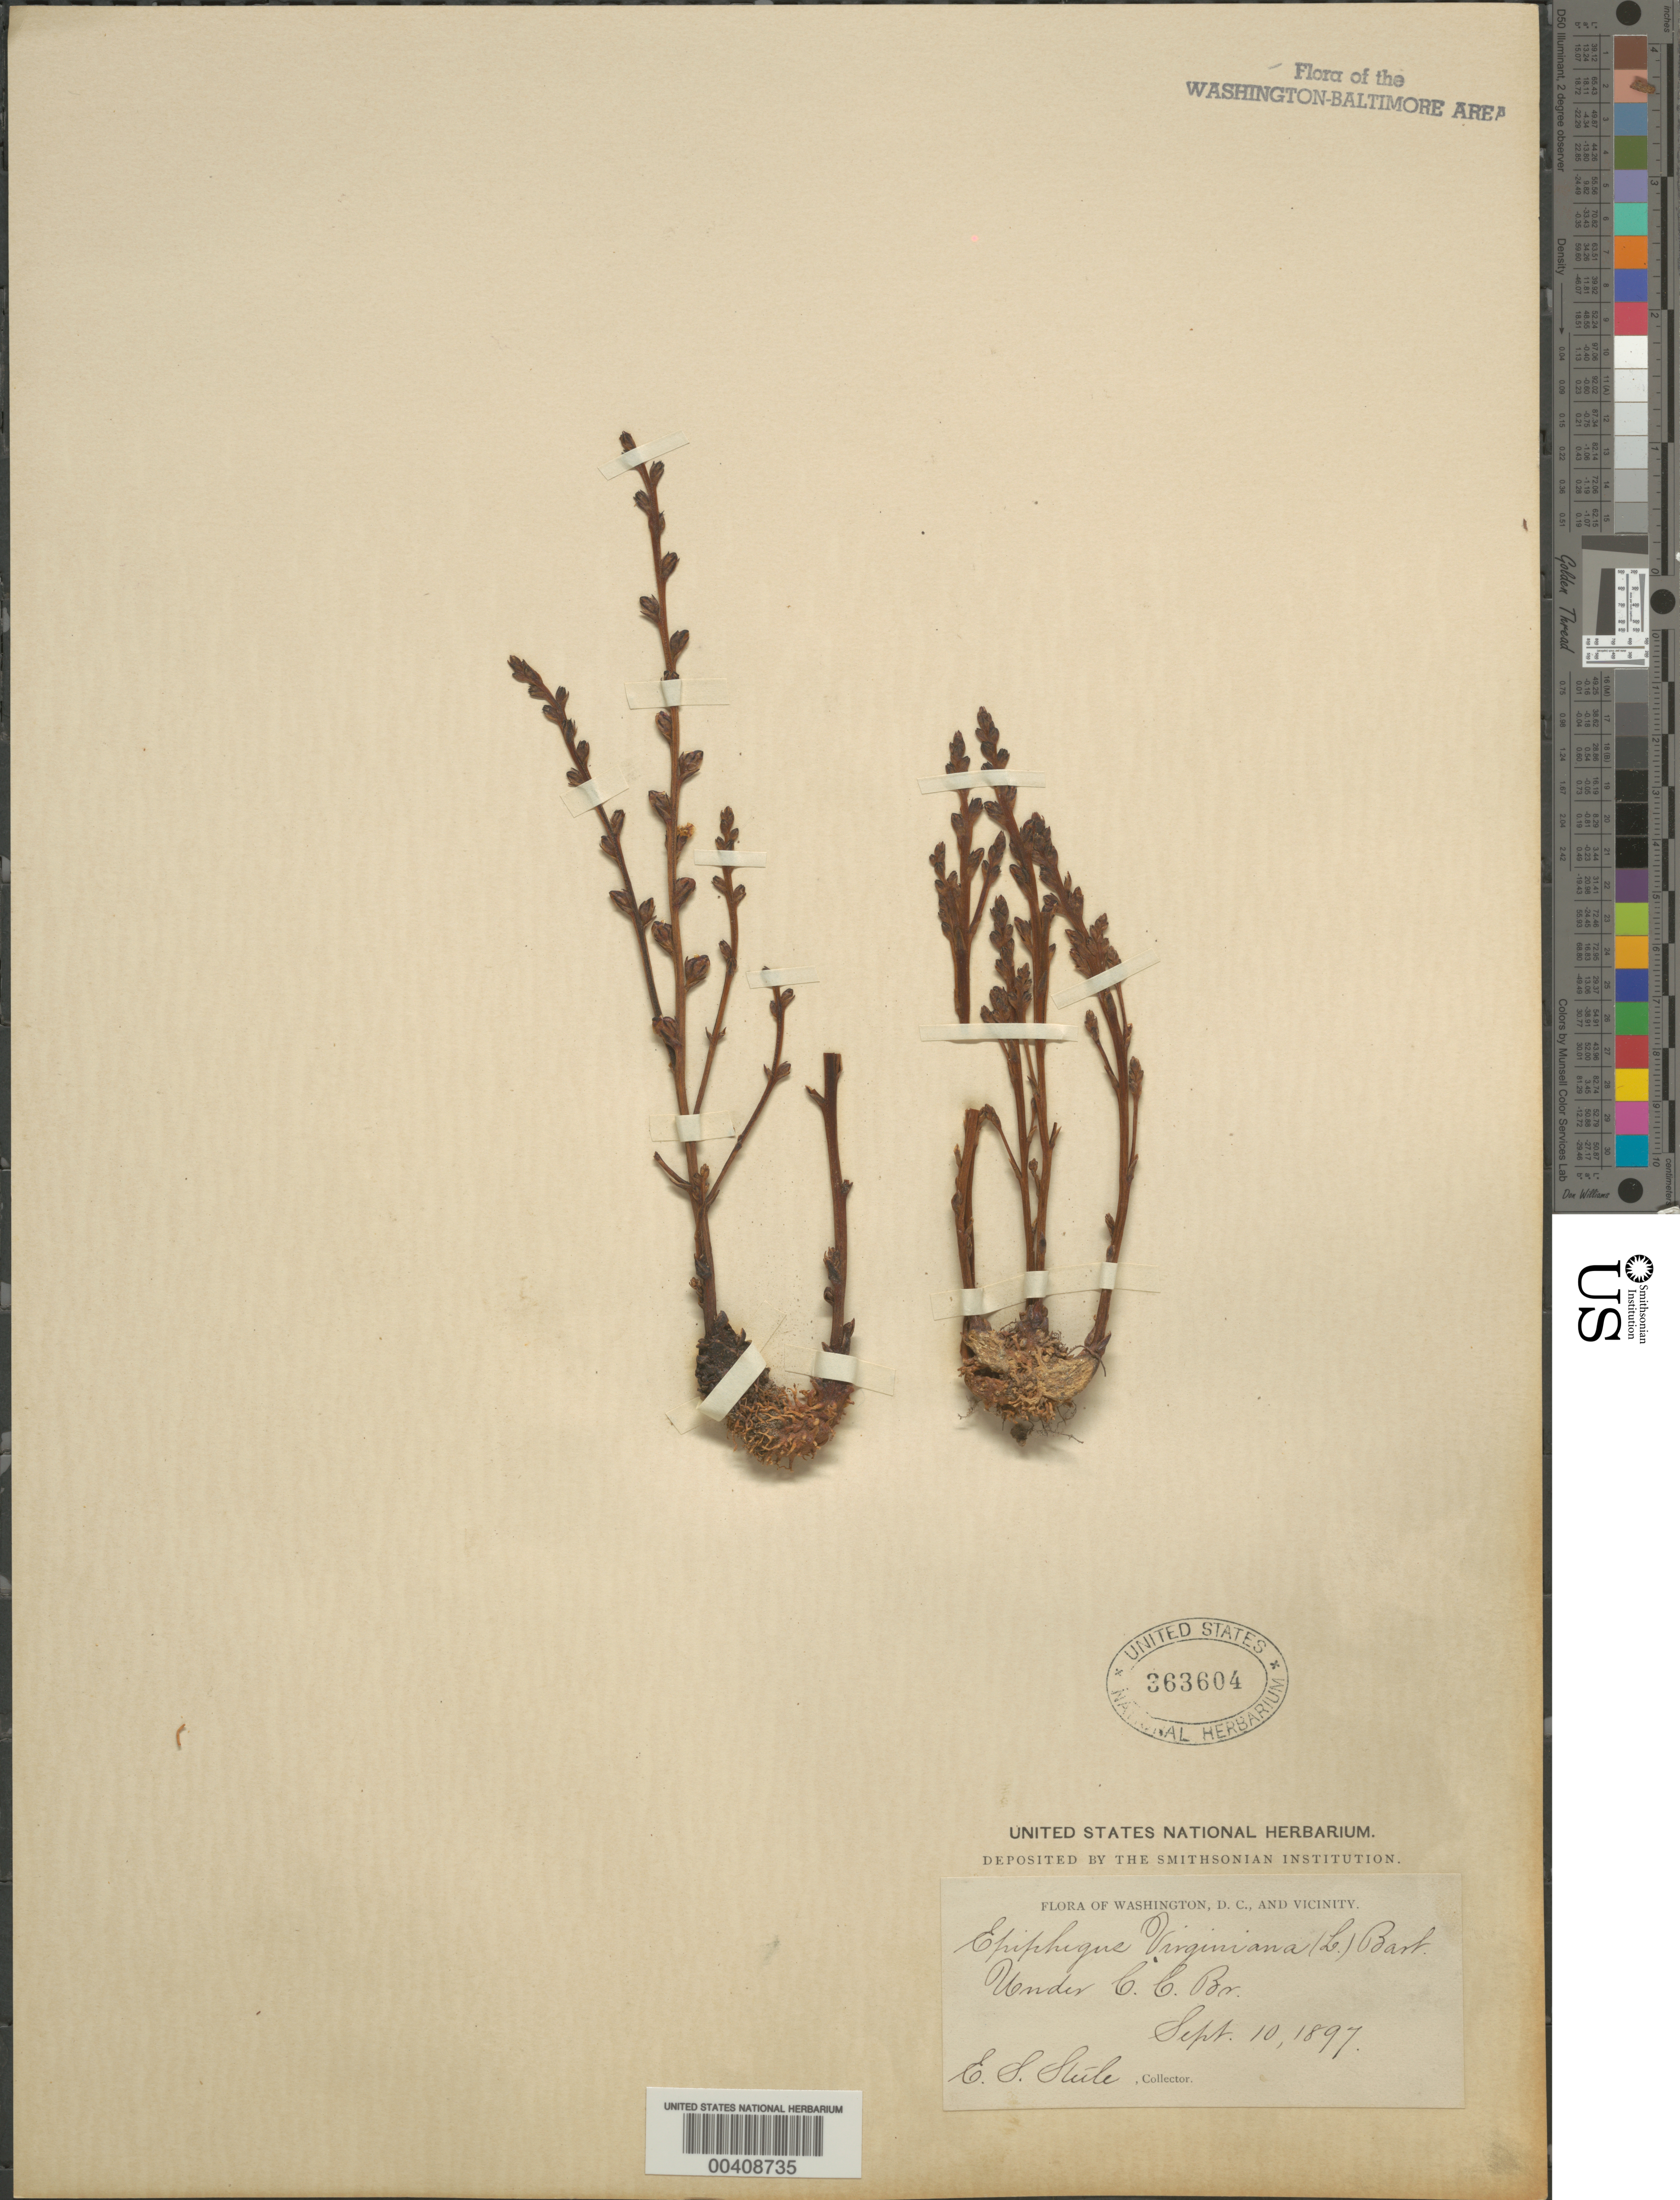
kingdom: Plantae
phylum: Tracheophyta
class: Magnoliopsida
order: Lamiales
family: Orobanchaceae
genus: Epifagus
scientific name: Epifagus virginiana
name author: (L.) W.P.C. Barton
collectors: E. Steele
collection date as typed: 10 Sep 1897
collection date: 1897-09-10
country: United States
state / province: Maryland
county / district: Montgomery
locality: Under Chevy Chase Bridge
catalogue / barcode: US 363604